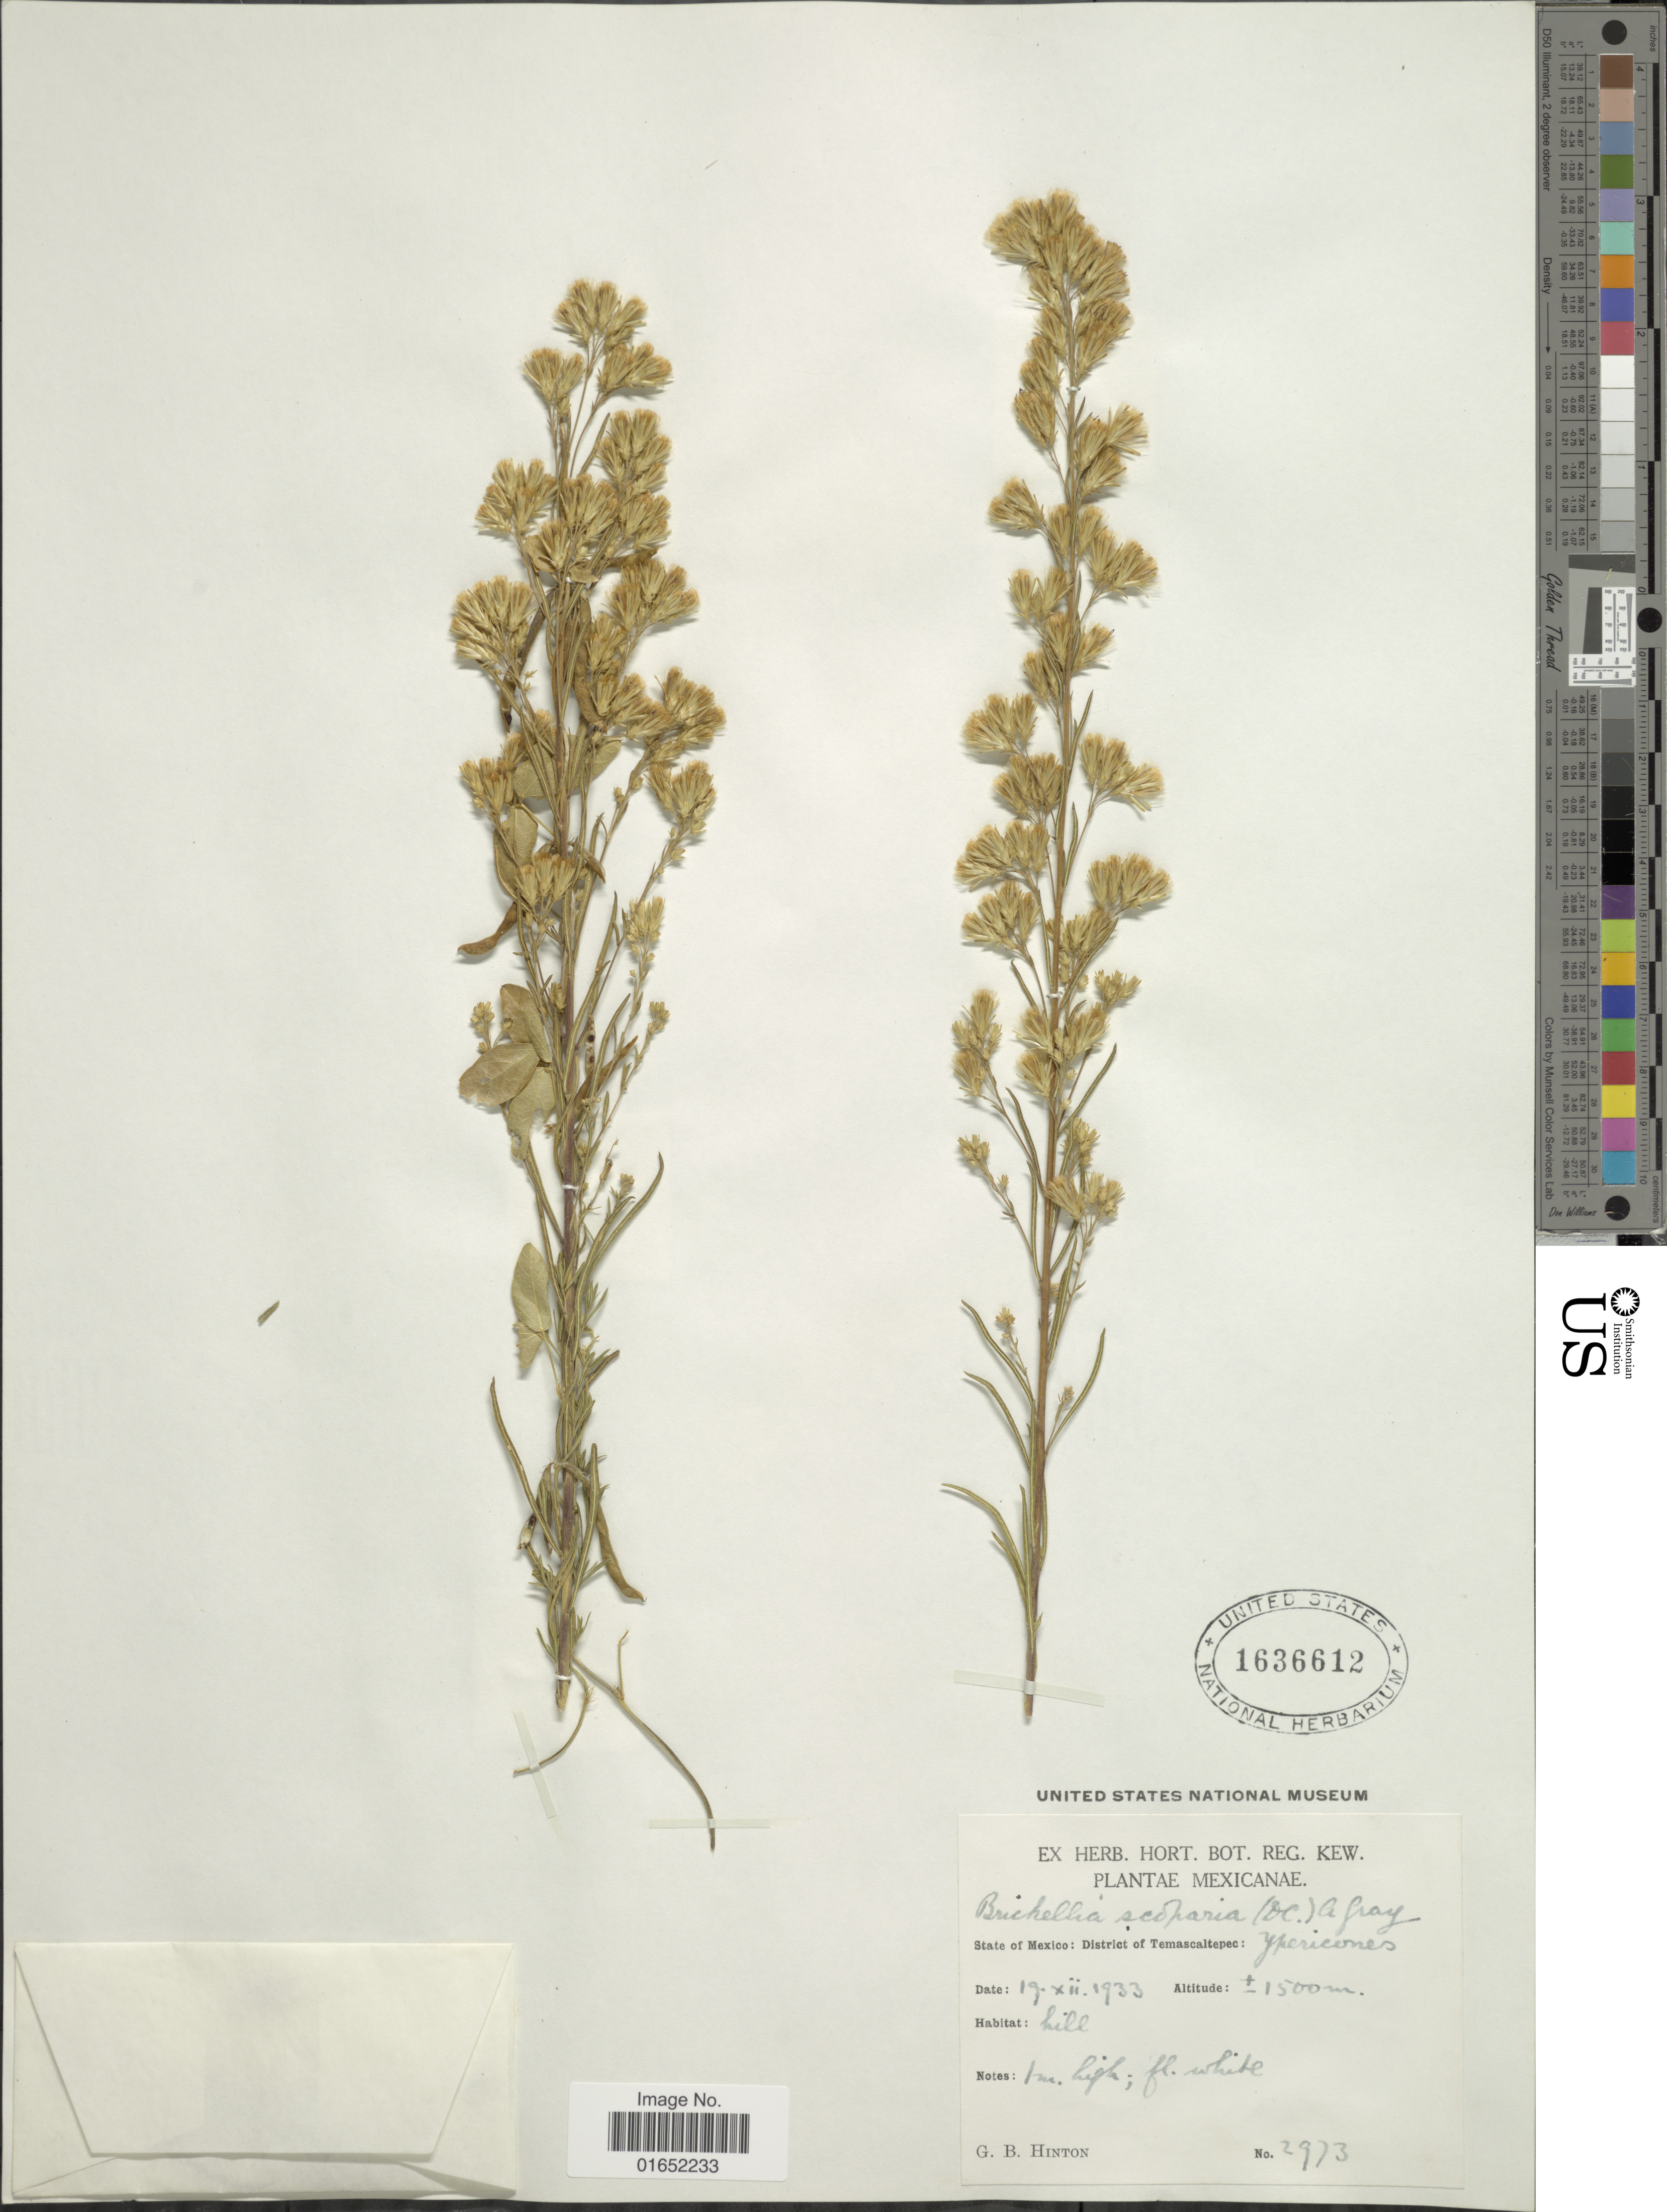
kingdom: Plantae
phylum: Tracheophyta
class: Magnoliopsida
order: Asterales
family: Asteraceae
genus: Brickellia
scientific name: Brickellia scoparia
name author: (DC.) A. Gray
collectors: G. B. Hinton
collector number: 2973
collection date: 1933-12-19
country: Mexico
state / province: México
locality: District of Temascaltepec: Ypericones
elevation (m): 1500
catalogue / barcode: US 1636612